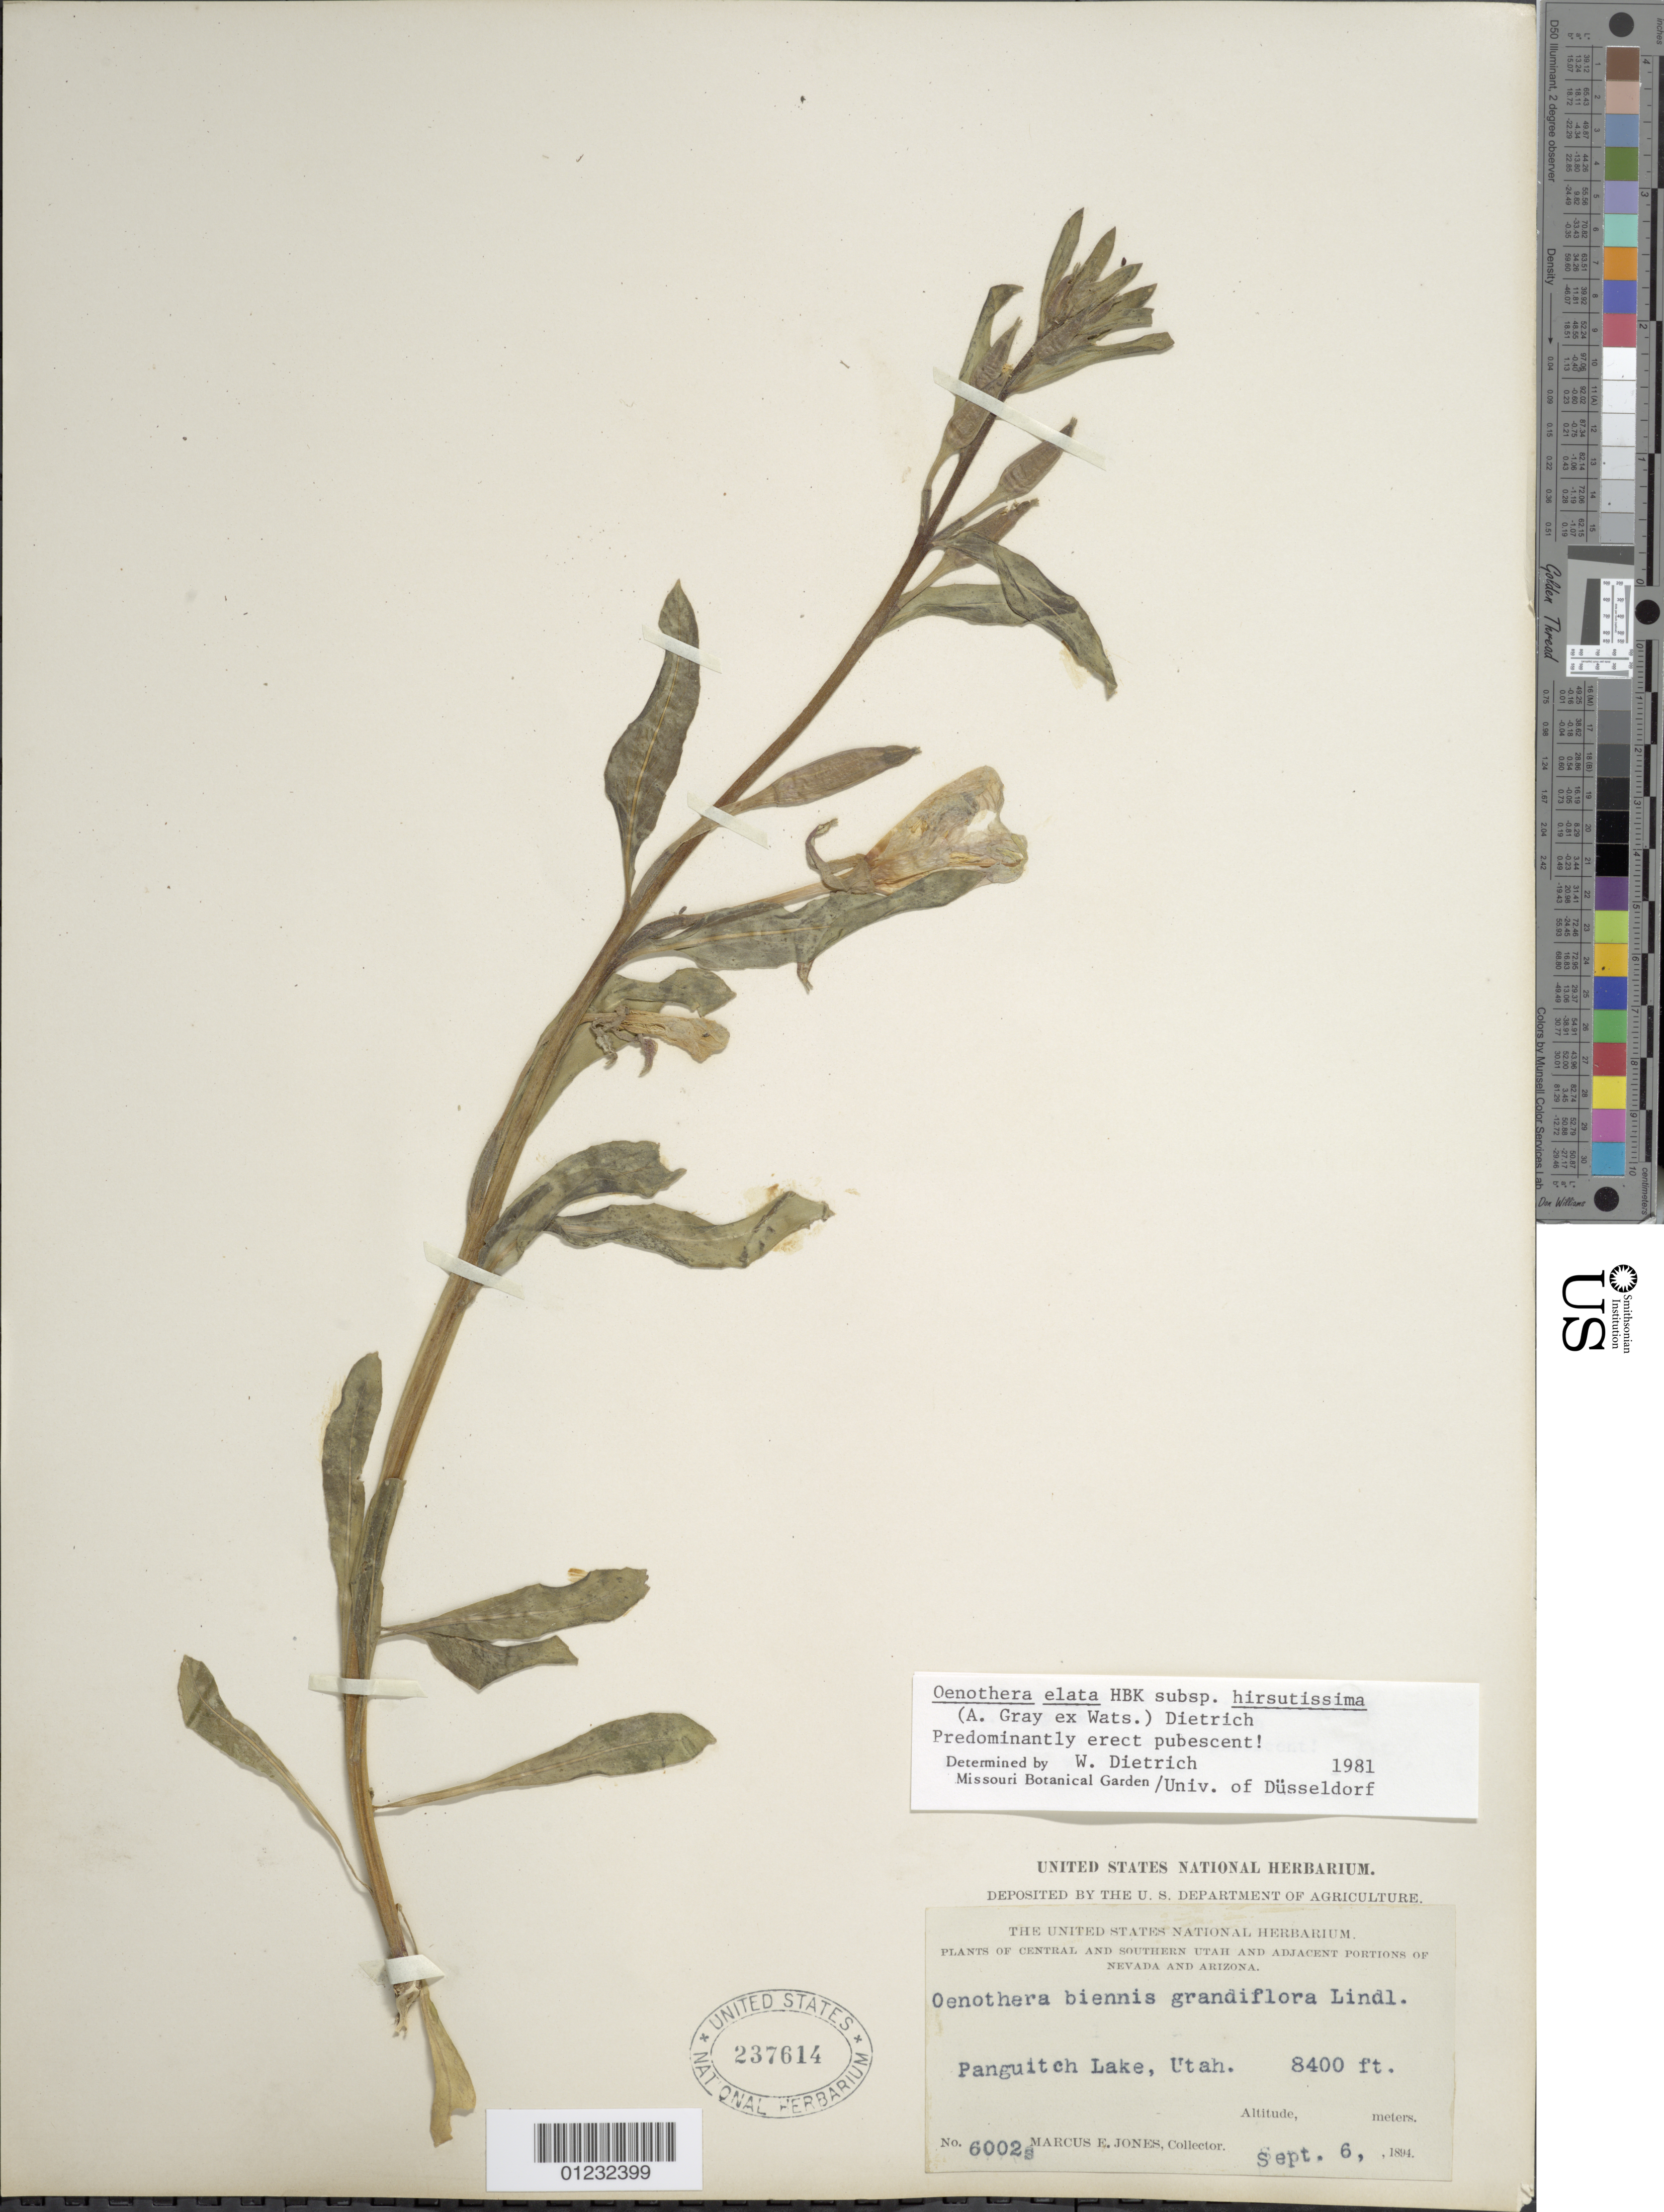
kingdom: Plantae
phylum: Tracheophyta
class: Magnoliopsida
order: Myrtales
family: Onagraceae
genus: Oenothera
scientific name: Oenothera elata subsp. hirsutissima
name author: (A. Gray ex S. Watson) W. Dietr.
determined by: Dietrich, W.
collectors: M. E. Jones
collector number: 600s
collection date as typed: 06 Sep 1894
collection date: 1894-09-06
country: United States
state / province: Utah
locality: Panguitch Lake.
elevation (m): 2560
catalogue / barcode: US 237614